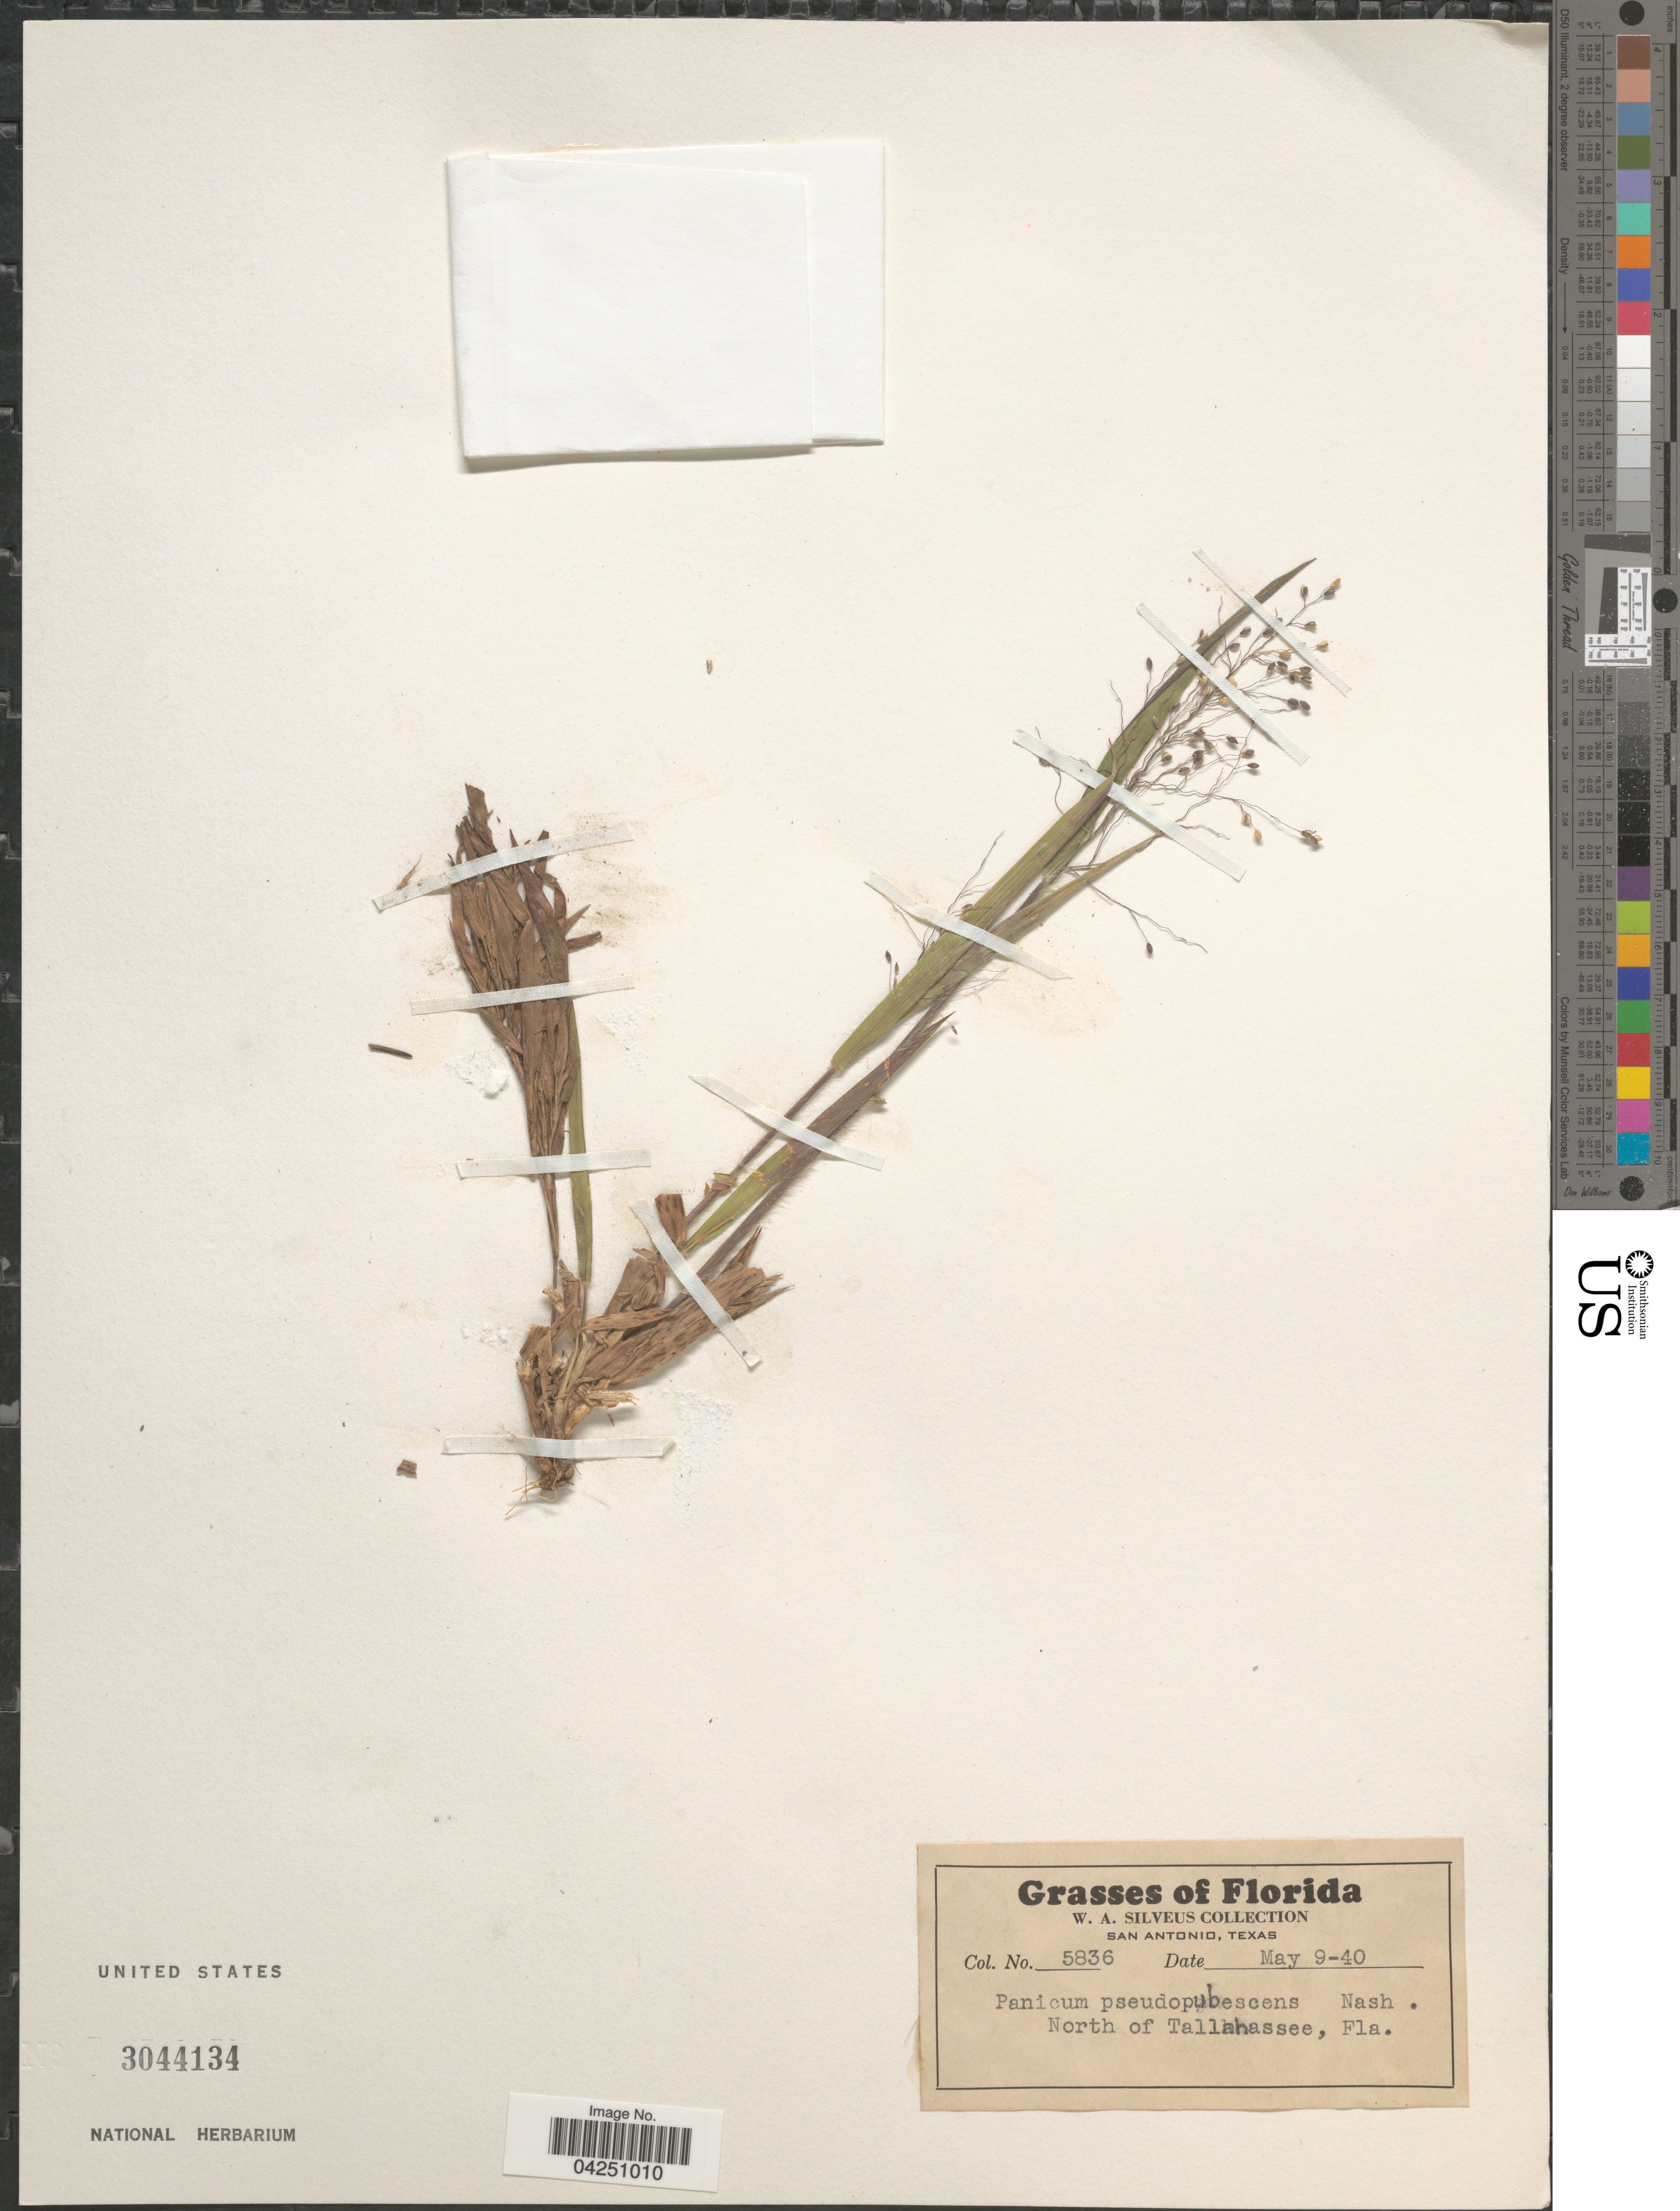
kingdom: Plantae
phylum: Tracheophyta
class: Liliopsida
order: Poales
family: Poaceae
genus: Dichanthelium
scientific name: Dichanthelium acuminatum var. acuminatum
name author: (Sw.) Gould & C.A. Clark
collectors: W. Silveus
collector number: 5836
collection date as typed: Transcribed d/m/y: 9/5/40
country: United States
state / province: Florida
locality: North of Tallahassee.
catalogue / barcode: US 3044134